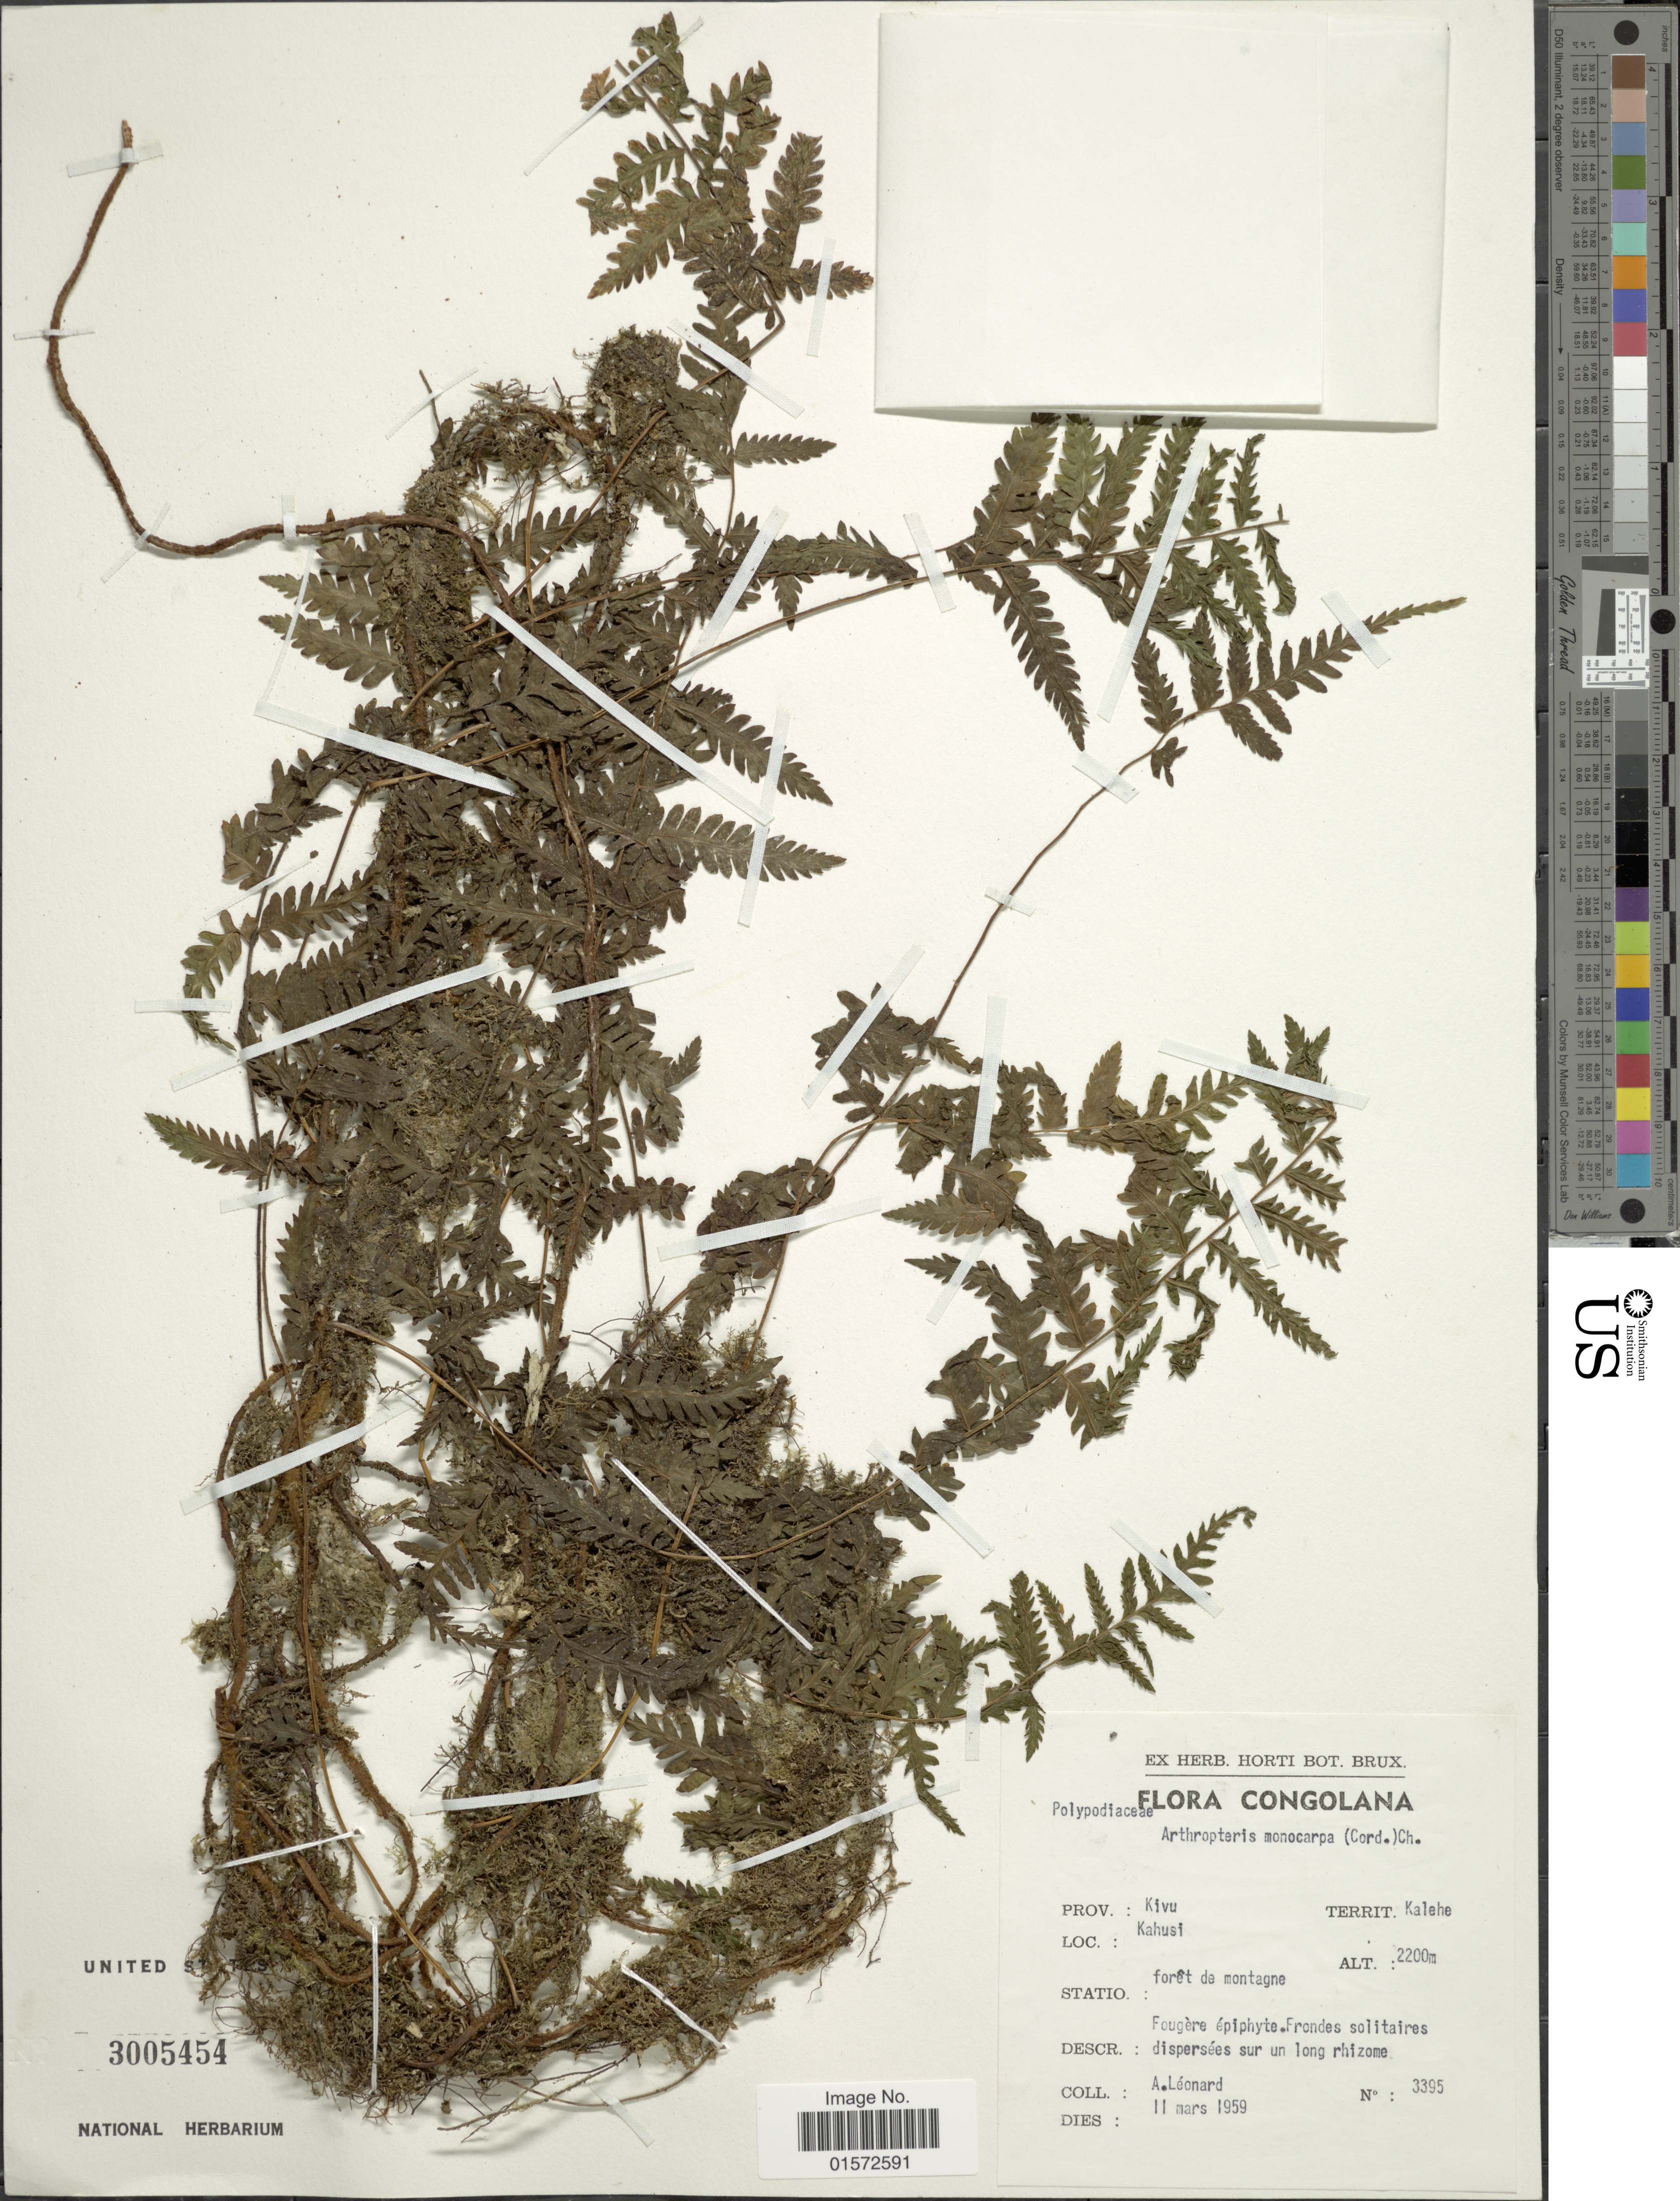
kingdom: Plantae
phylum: Tracheophyta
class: Polypodiopsida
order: Polypodiales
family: Tectariaceae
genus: Arthropteris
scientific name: Arthropteris monocarpa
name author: (Cordem.) C. Chr.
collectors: A. Leonard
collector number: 3395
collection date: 1959-03-11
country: Congo, Democratic Republic of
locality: Kivu, Kalehe, Kahusi.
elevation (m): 2200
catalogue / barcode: US 3005454